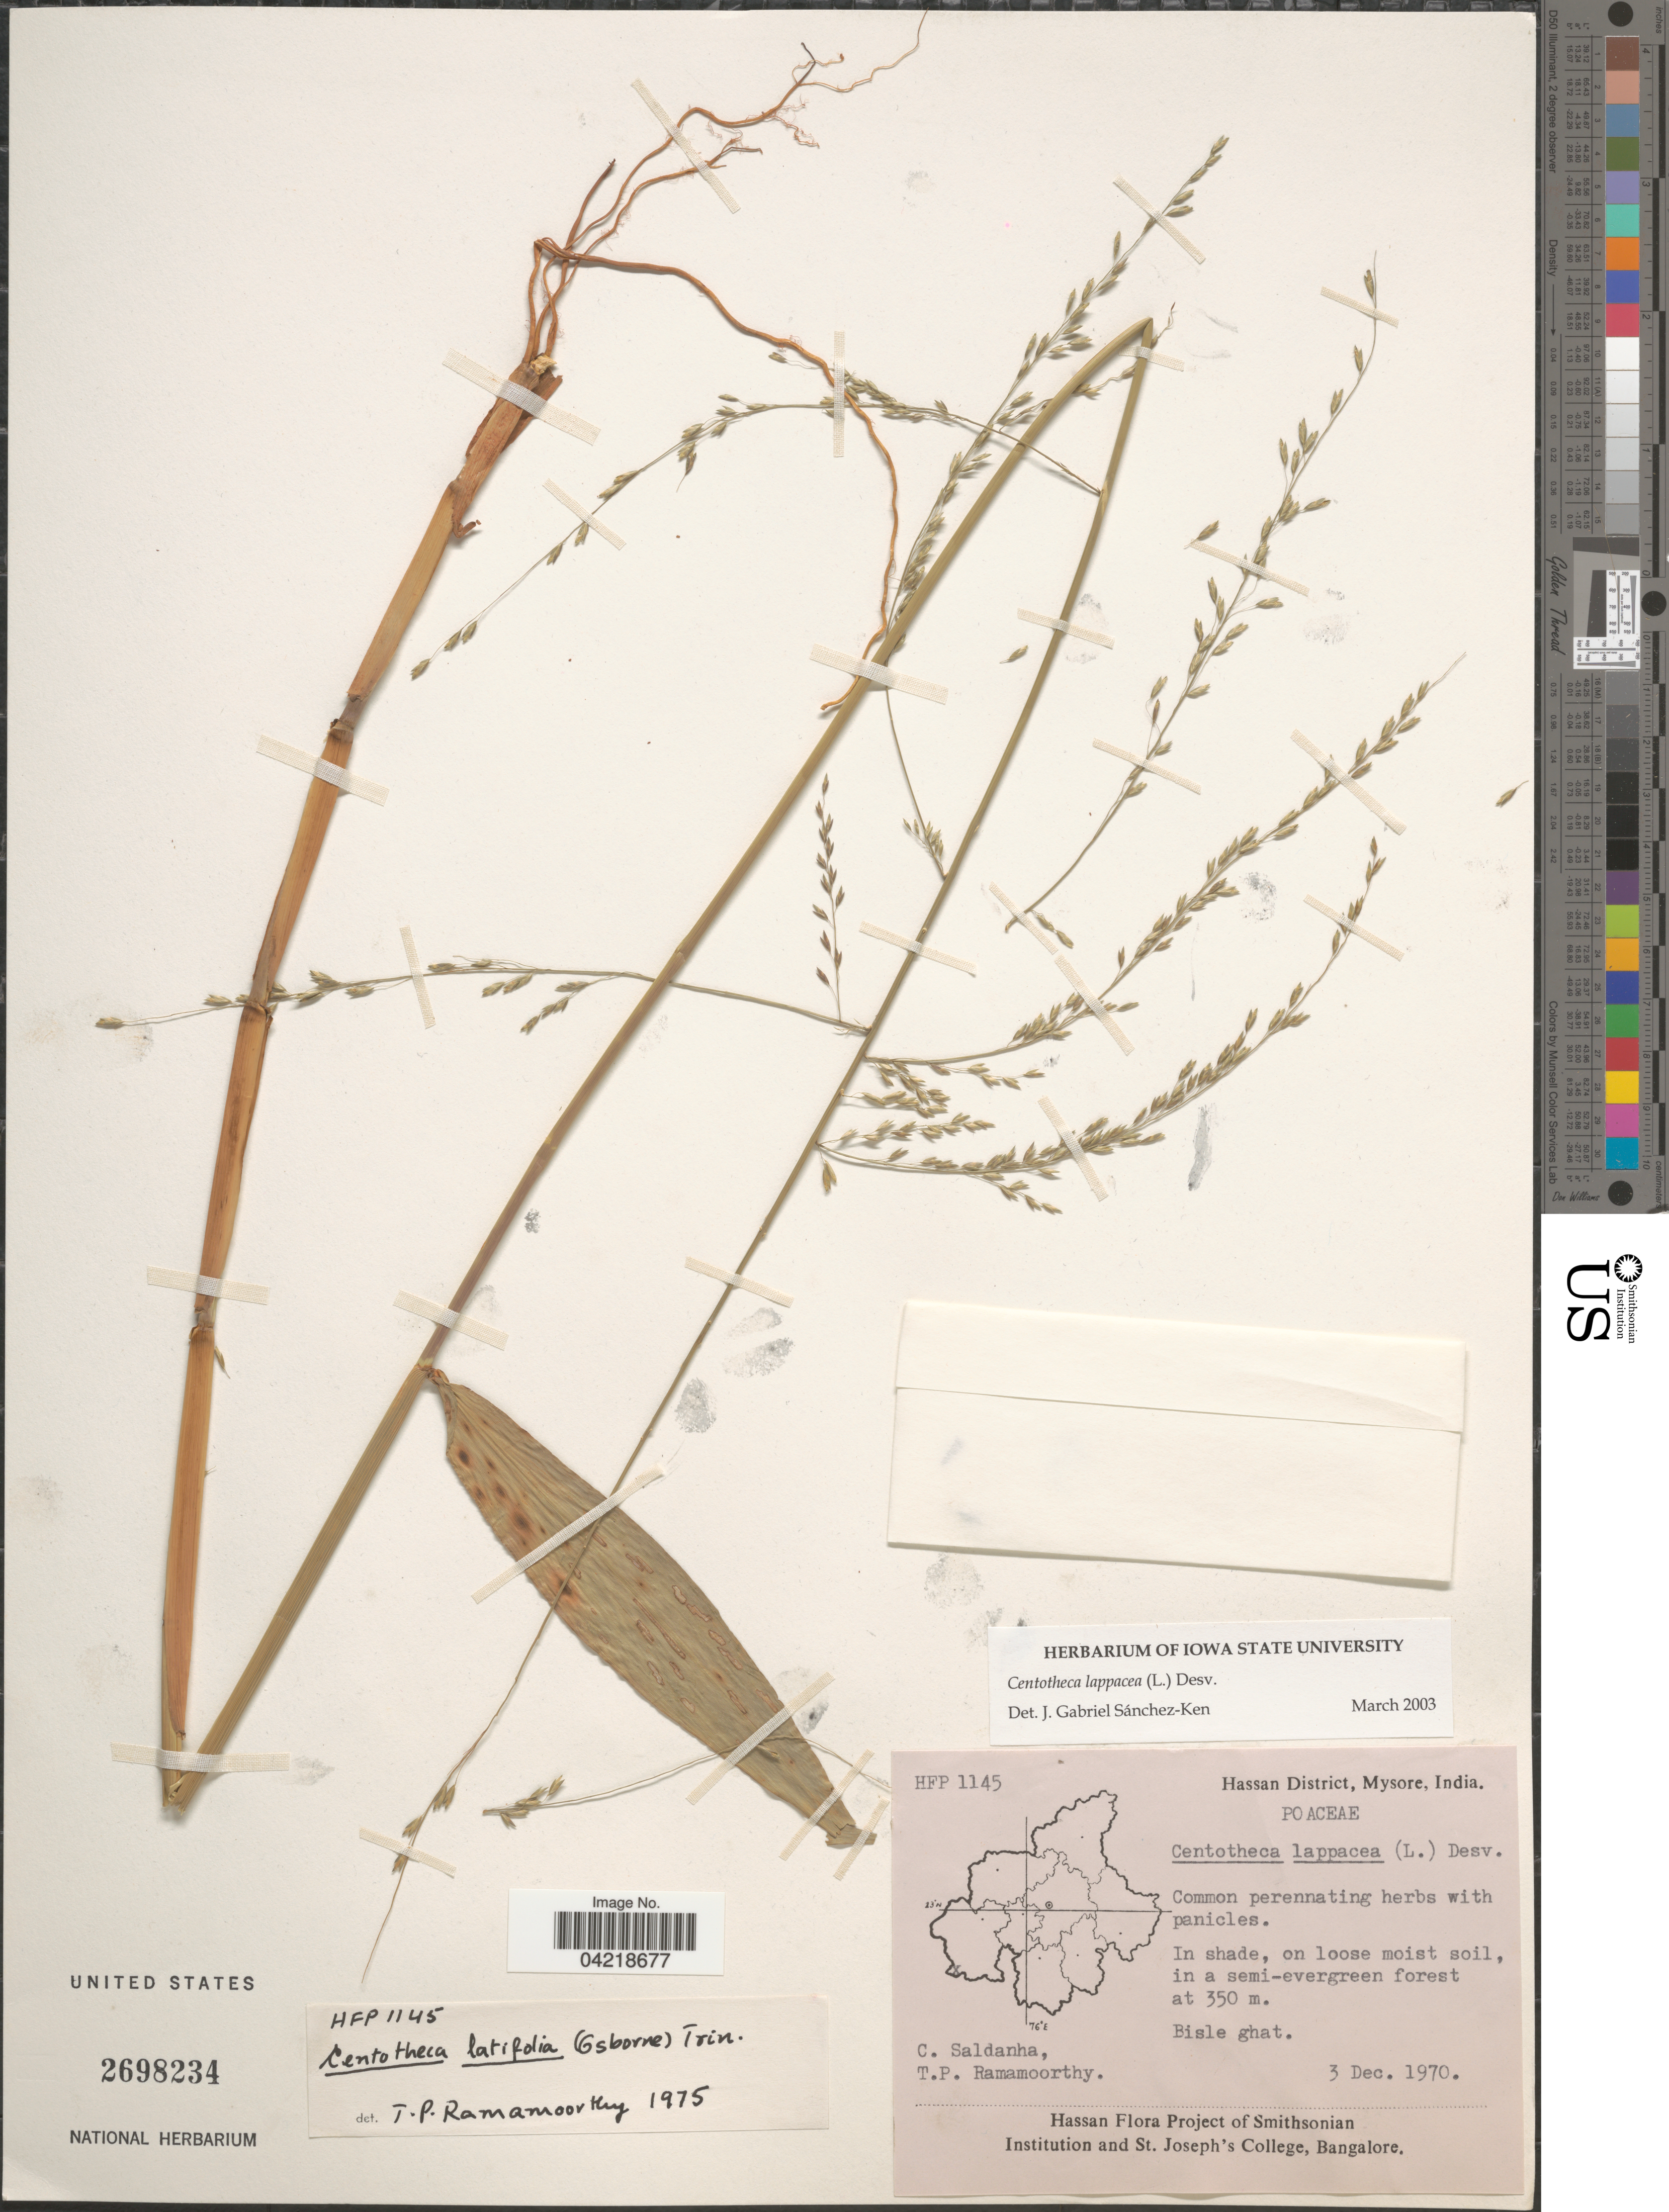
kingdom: Plantae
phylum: Tracheophyta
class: Liliopsida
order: Poales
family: Poaceae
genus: Centotheca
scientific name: Centotheca lappacea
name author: (L.) Desv.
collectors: C. Saldanha & T. P. Ramamoorthy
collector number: HFP1145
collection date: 1970-12-03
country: India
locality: Hassan District, Mysore. Bisle ghat.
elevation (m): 350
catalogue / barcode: US 2698234